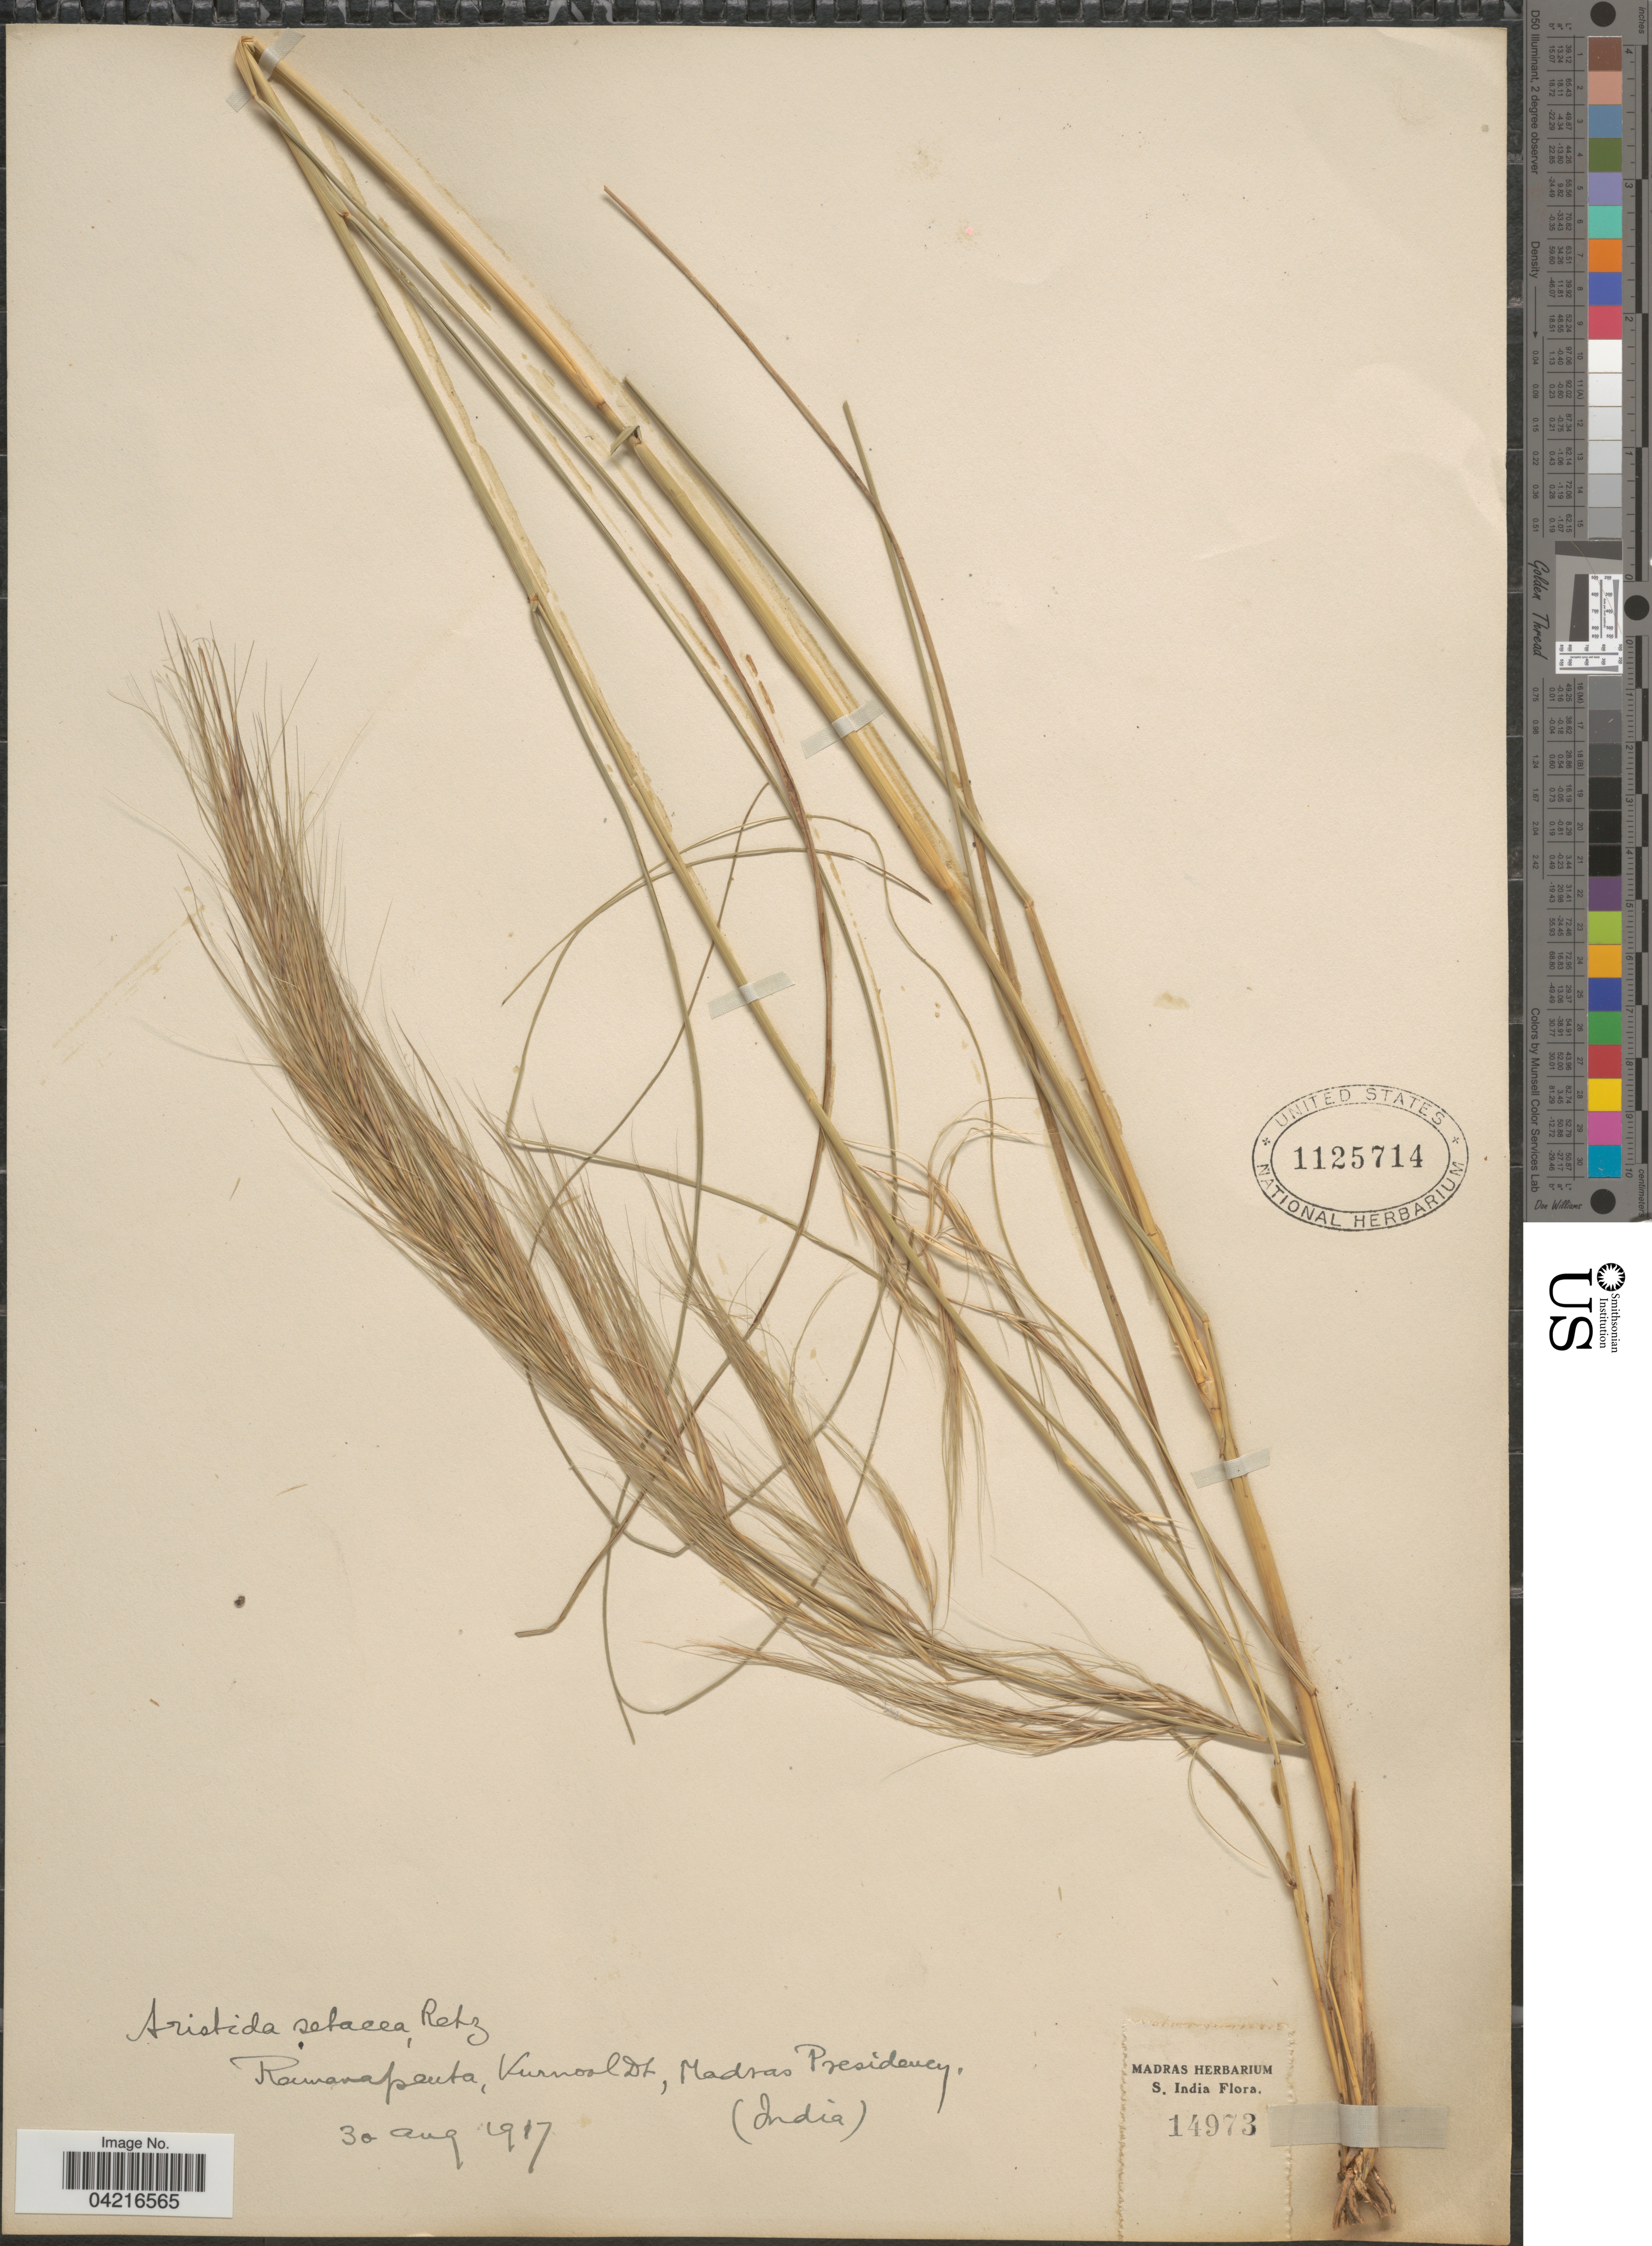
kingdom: Plantae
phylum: Tracheophyta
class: Liliopsida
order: Poales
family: Poaceae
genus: Aristida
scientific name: Aristida sp.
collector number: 14973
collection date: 1917-08-30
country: India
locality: Ramanapenta, Kurnool DL, Madras Presidency.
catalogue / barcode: US 1125714